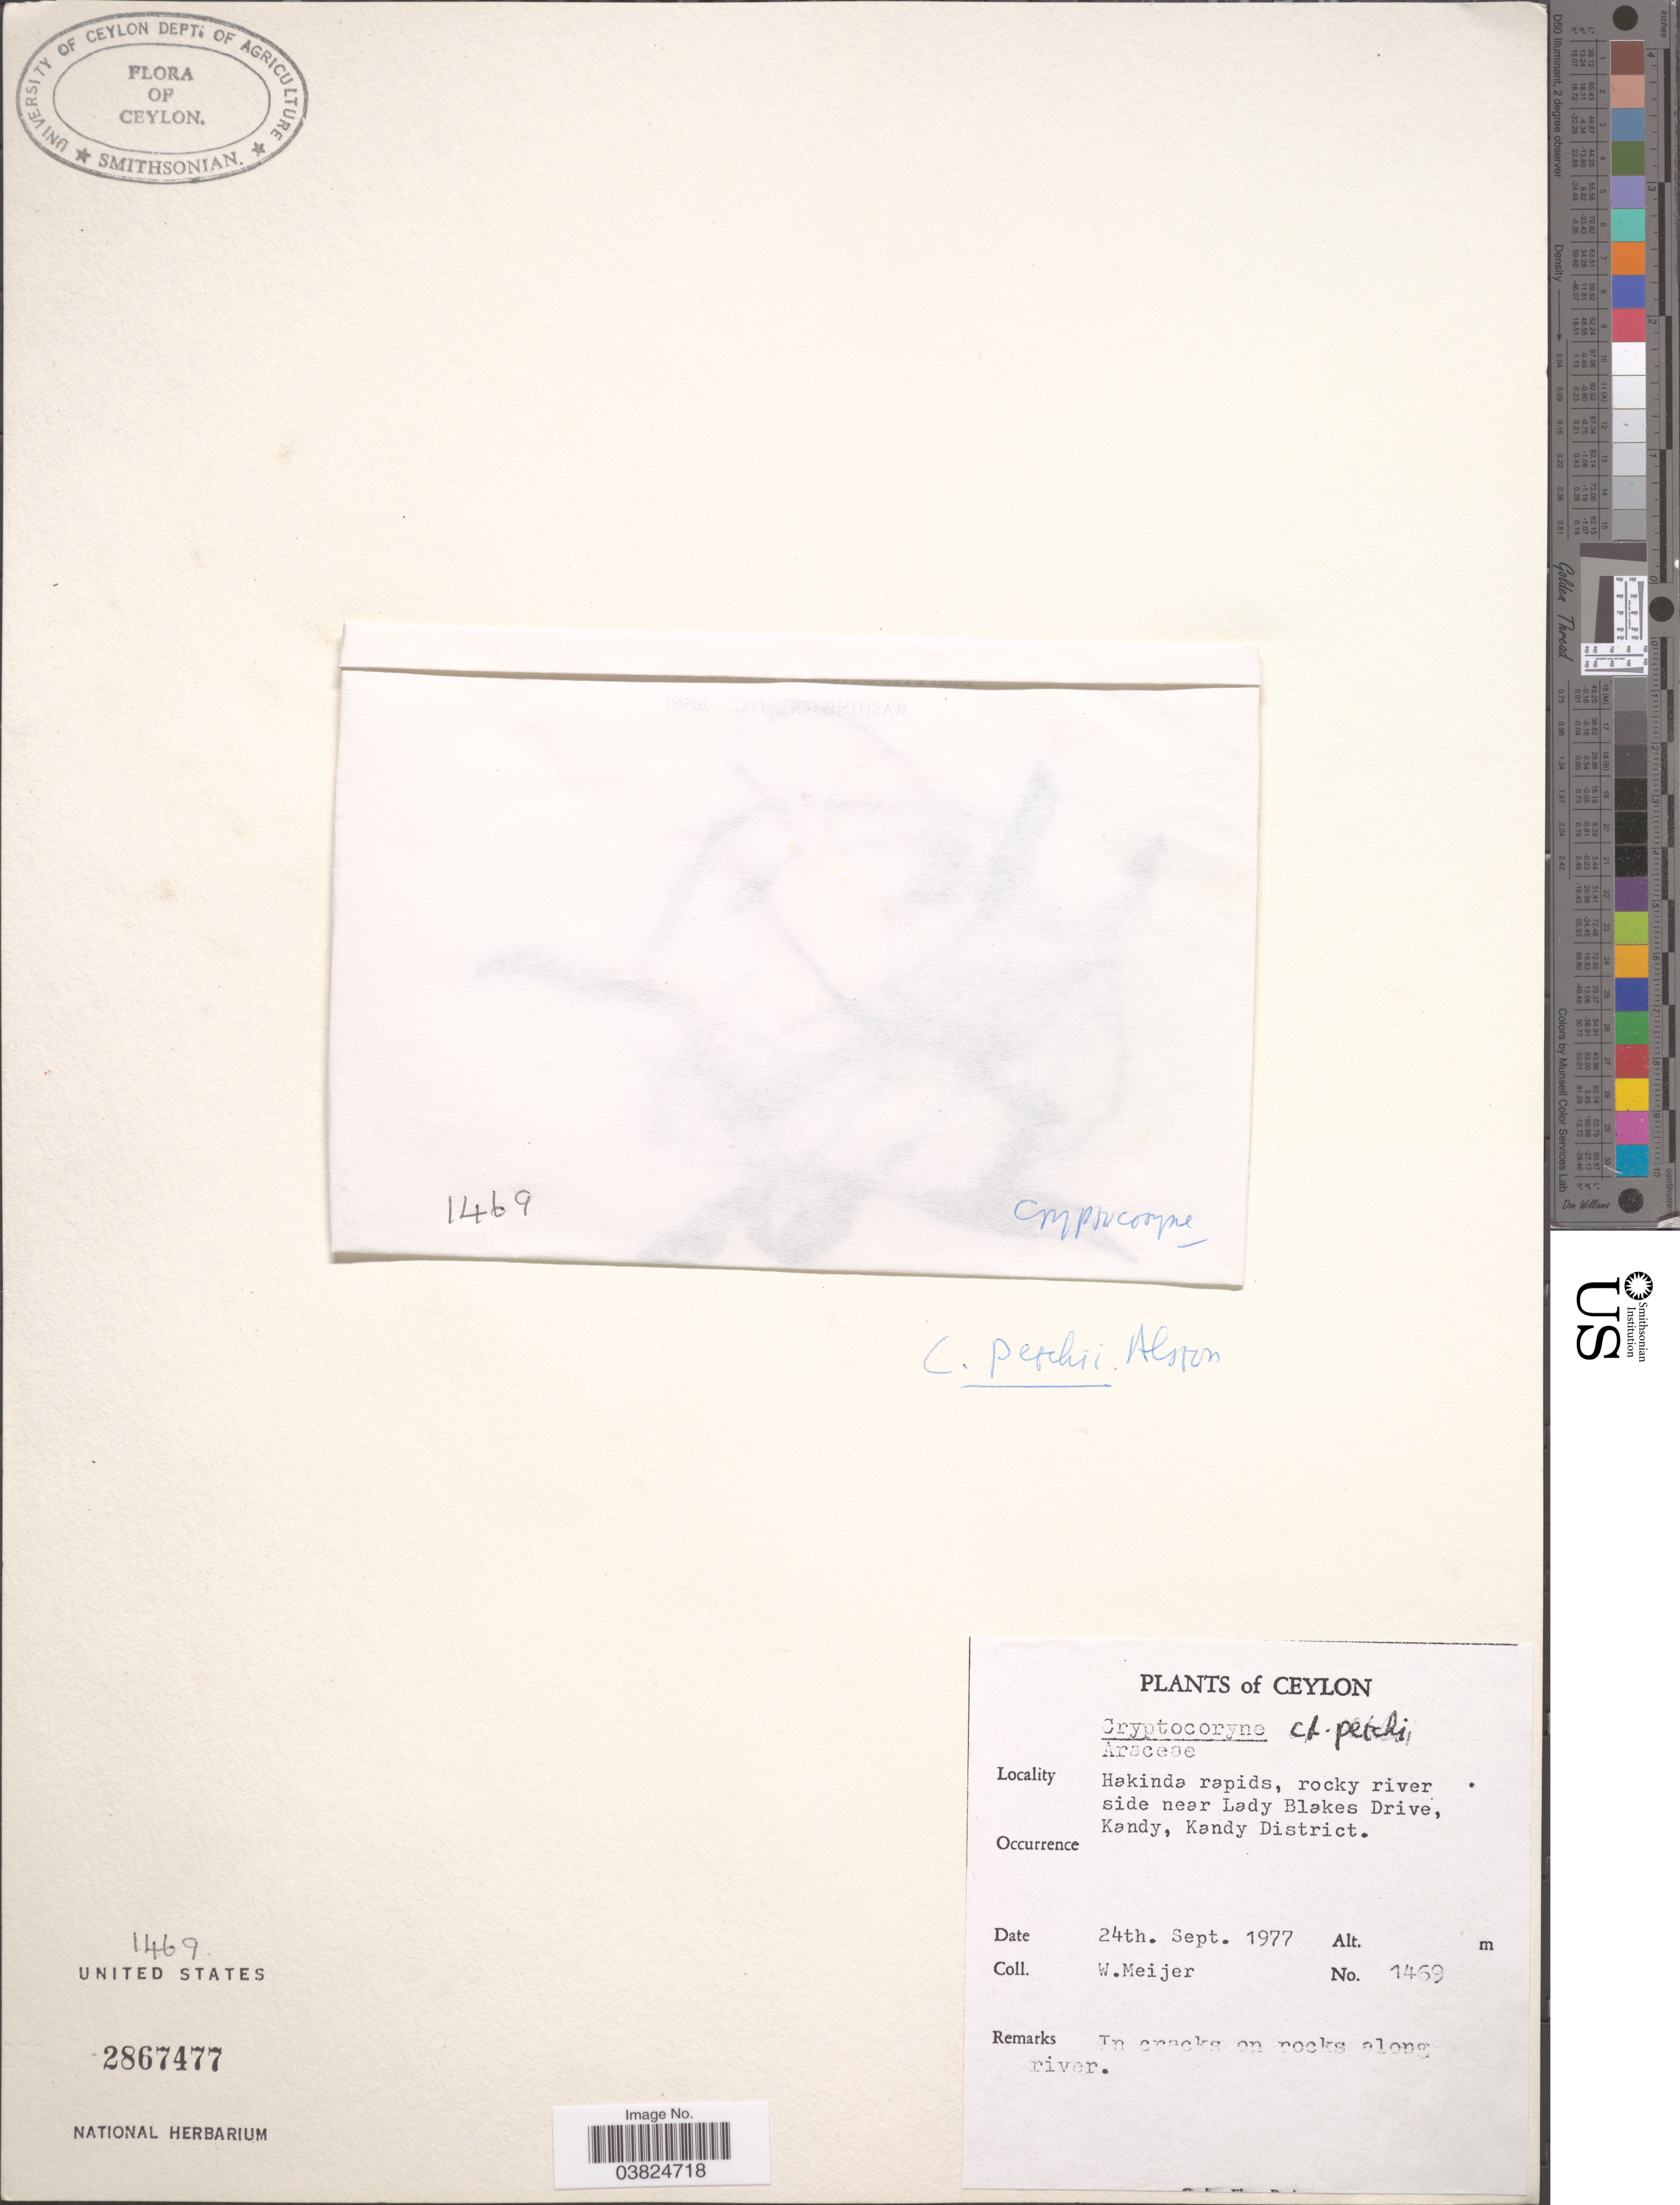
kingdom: Plantae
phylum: Tracheophyta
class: Liliopsida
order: Alismatales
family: Araceae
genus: Cryptocoryne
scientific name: Cryptocoryne petchii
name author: Alston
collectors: W. Meijer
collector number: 1469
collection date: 1977-09-24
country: Sri Lanka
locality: Ceylon. Hakinda rapids, rocky river side near Lady Blakes Drive, Kandy, Kandy District.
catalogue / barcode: US 2867477